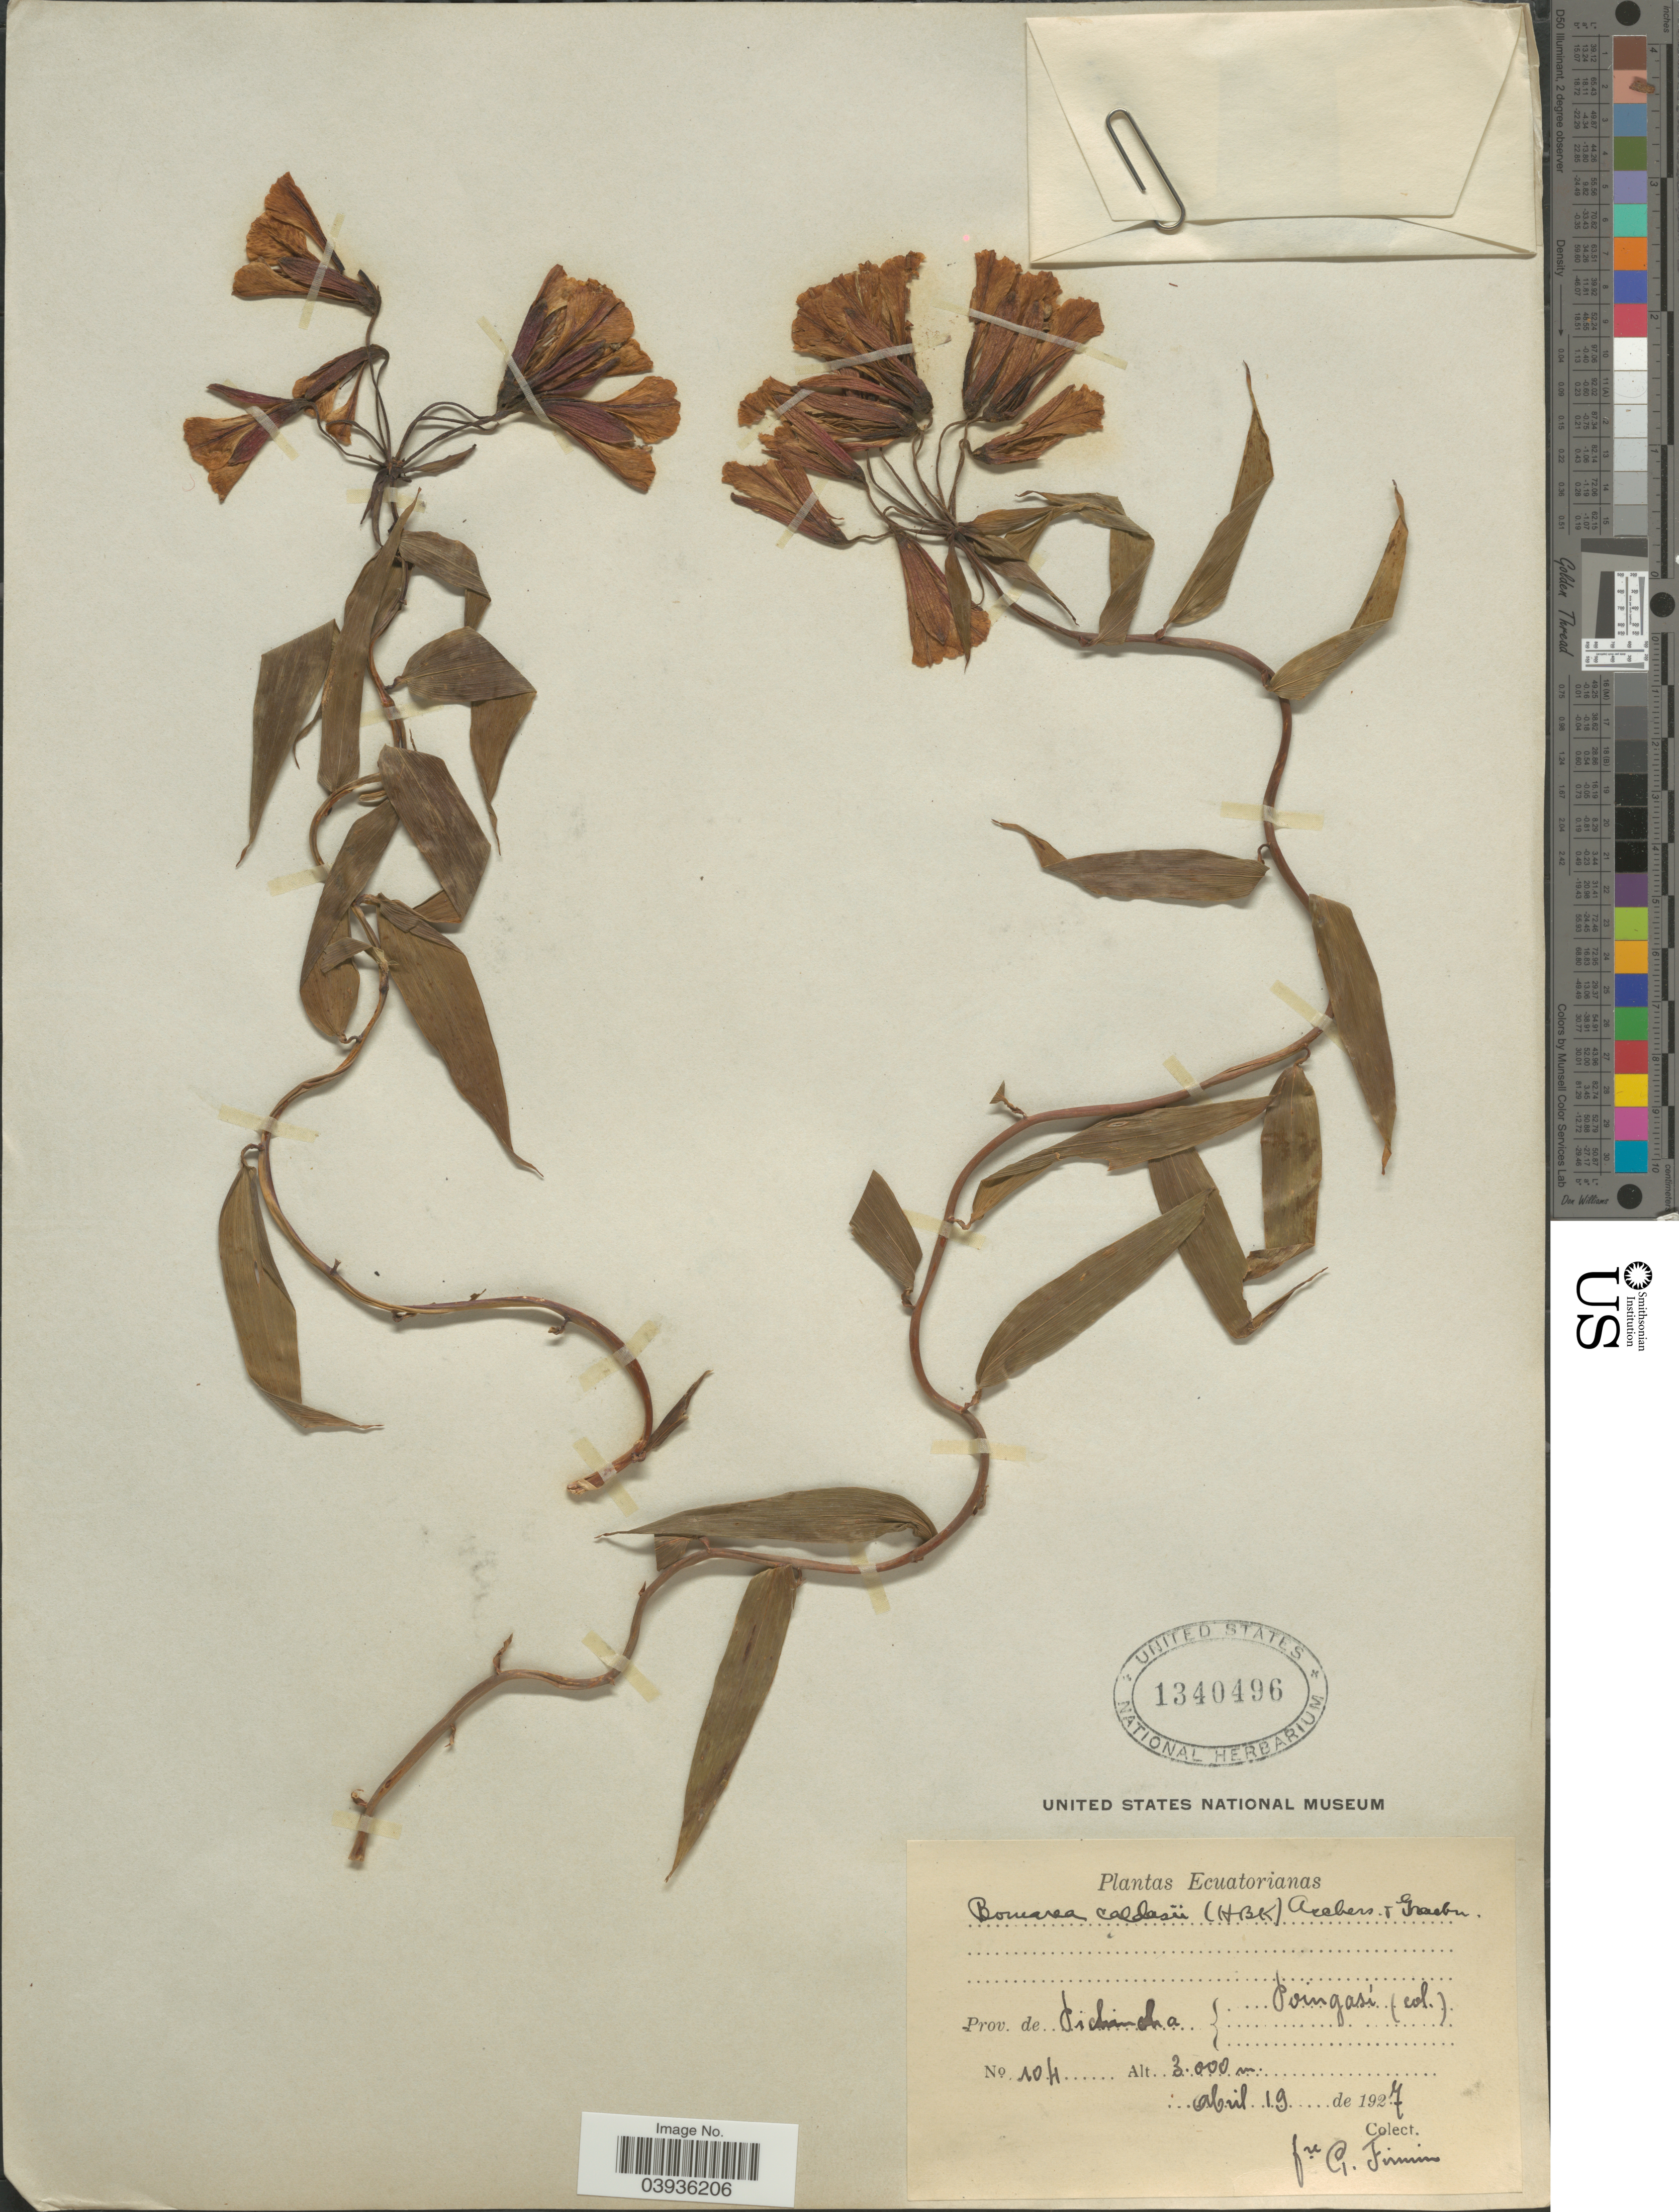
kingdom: Plantae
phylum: Tracheophyta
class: Liliopsida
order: Liliales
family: Alstroemeriaceae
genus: Bomarea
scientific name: Bomarea caldasii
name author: (Kunth) Asch. & Graebener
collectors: F. Firmin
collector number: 104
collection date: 1927-04-19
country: Ecuador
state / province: Pichincha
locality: Poingasí.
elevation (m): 3000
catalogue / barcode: US 1340496